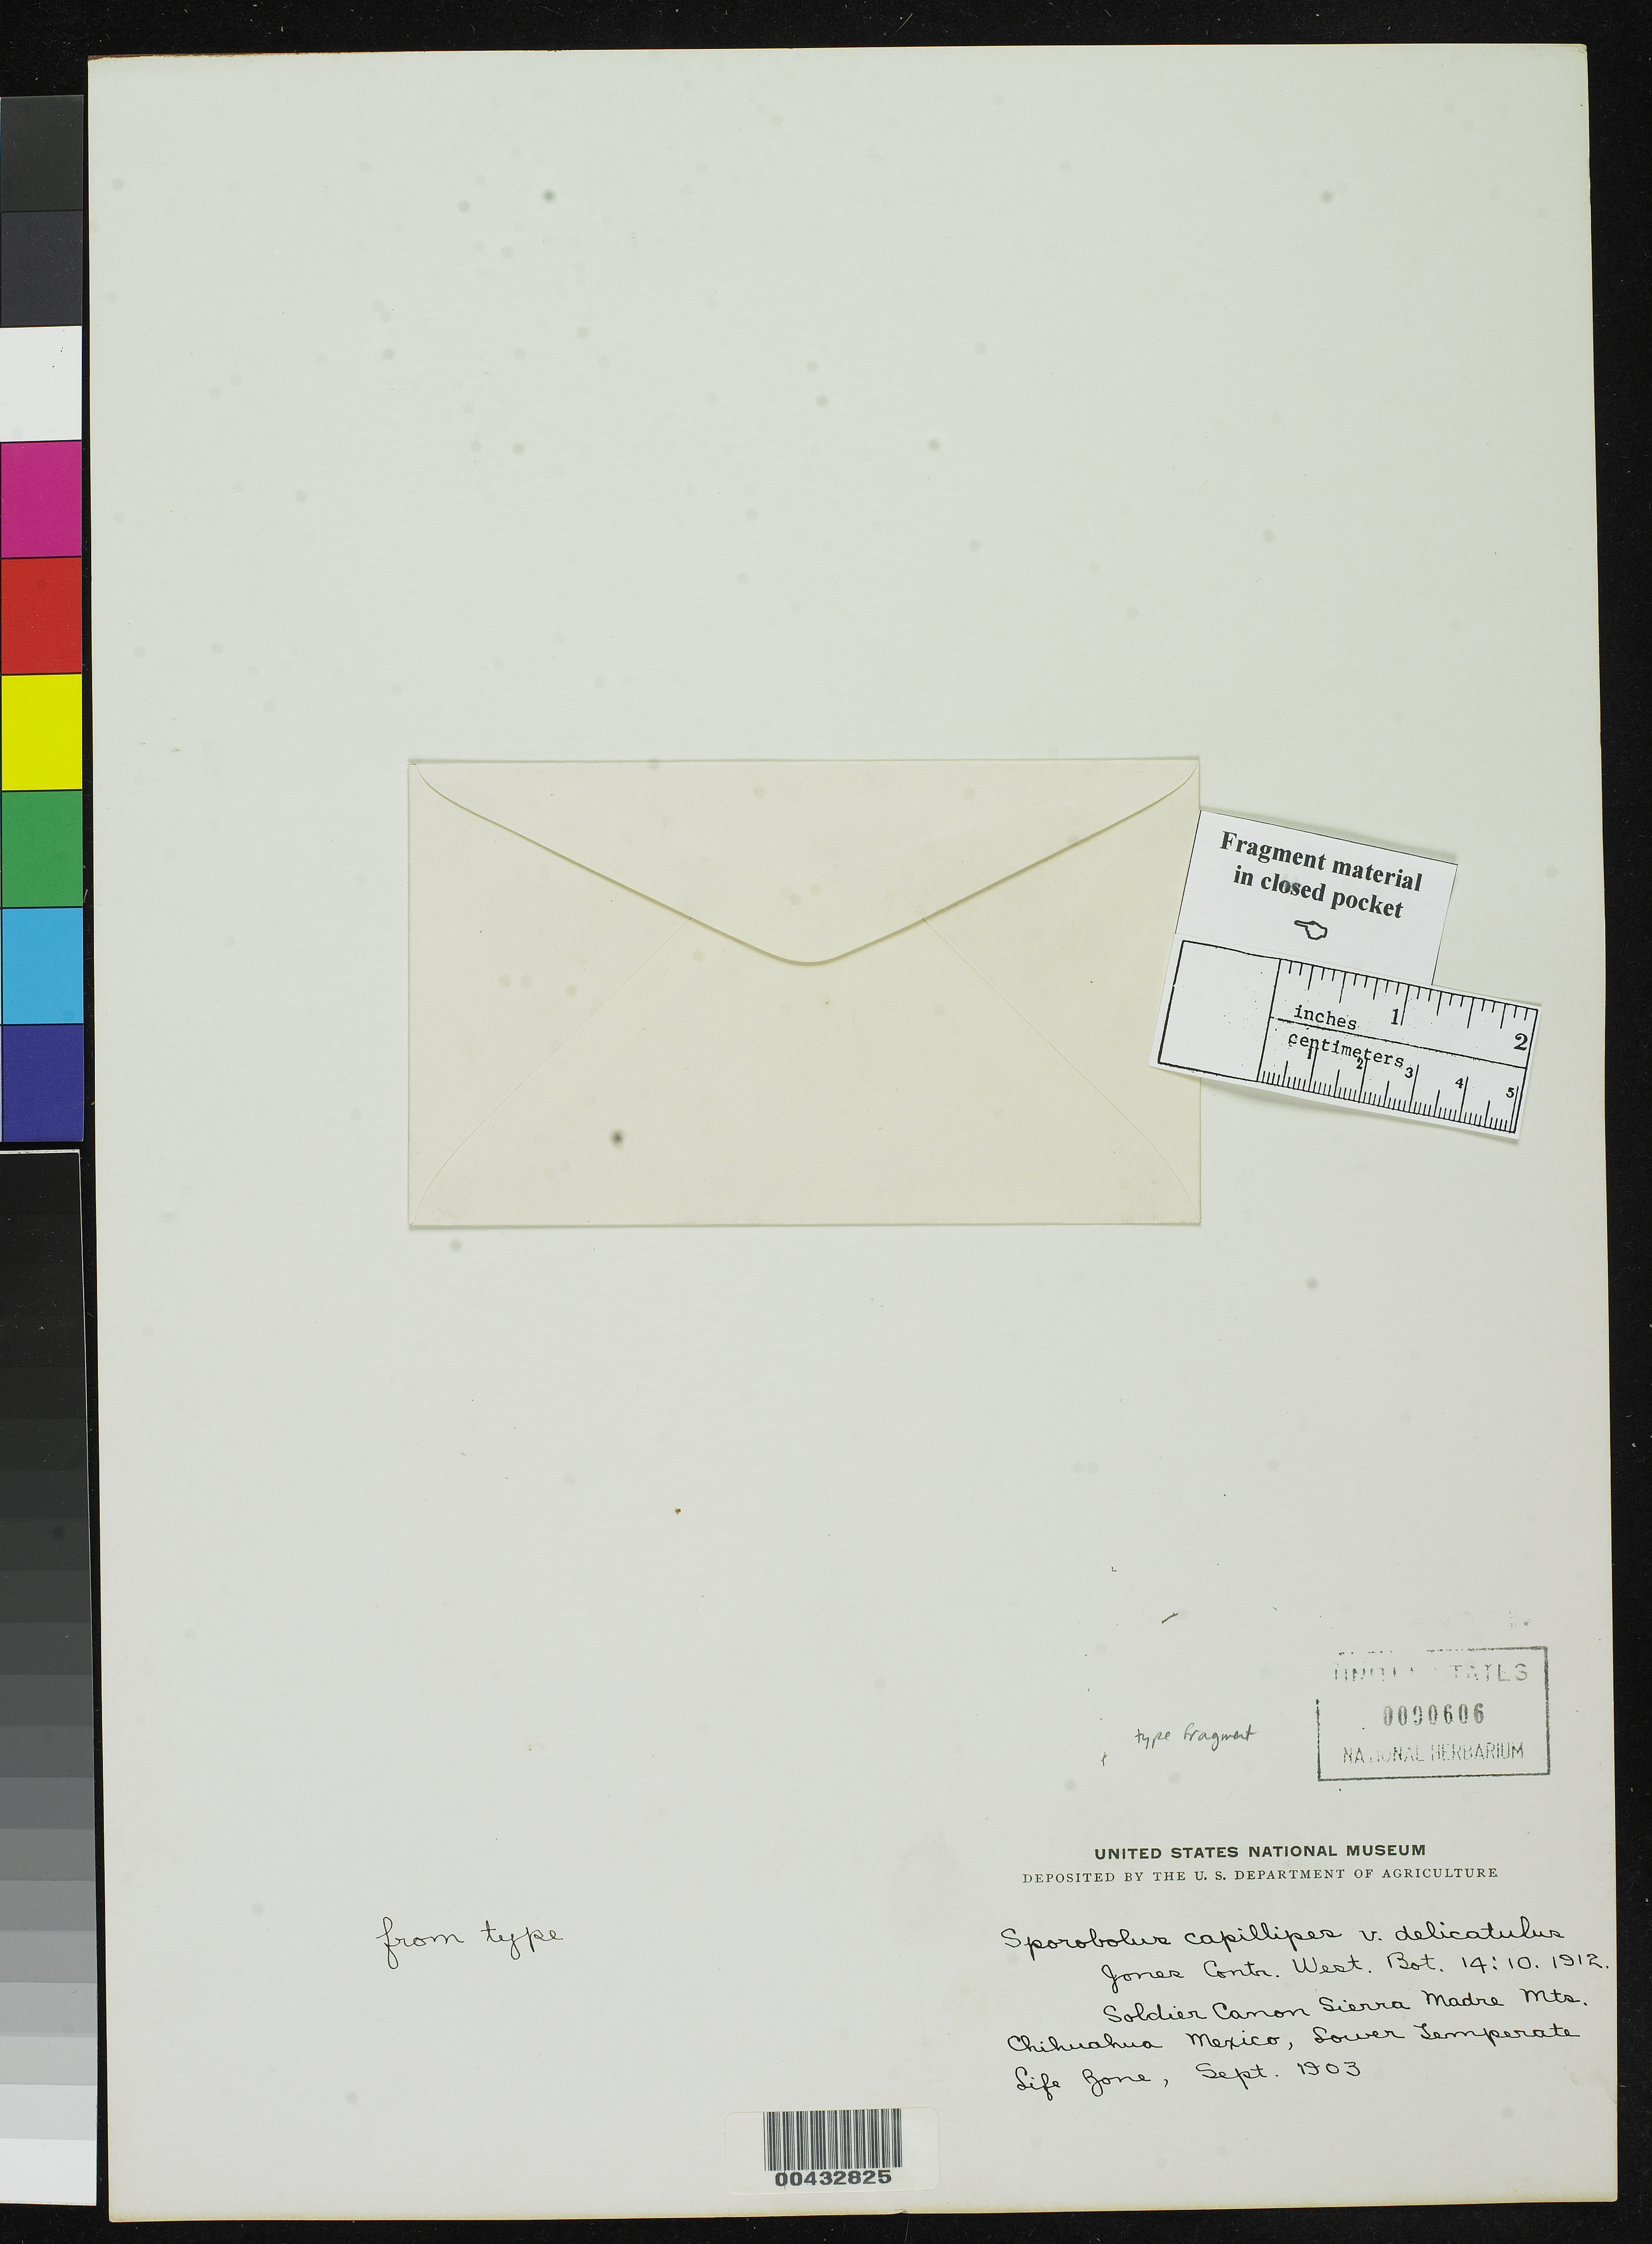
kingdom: Plantae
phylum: Tracheophyta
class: Liliopsida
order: Poales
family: Poaceae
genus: Sporobolus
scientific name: Sporobolus capillipes var. delicatulus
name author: M.E. Jones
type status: Type Fragment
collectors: M. E. Jones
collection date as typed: Sep 1903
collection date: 1903-09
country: Mexico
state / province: Chihuahua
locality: Soldier Canon, Sierra Madre Mountains.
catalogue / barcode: US 90606